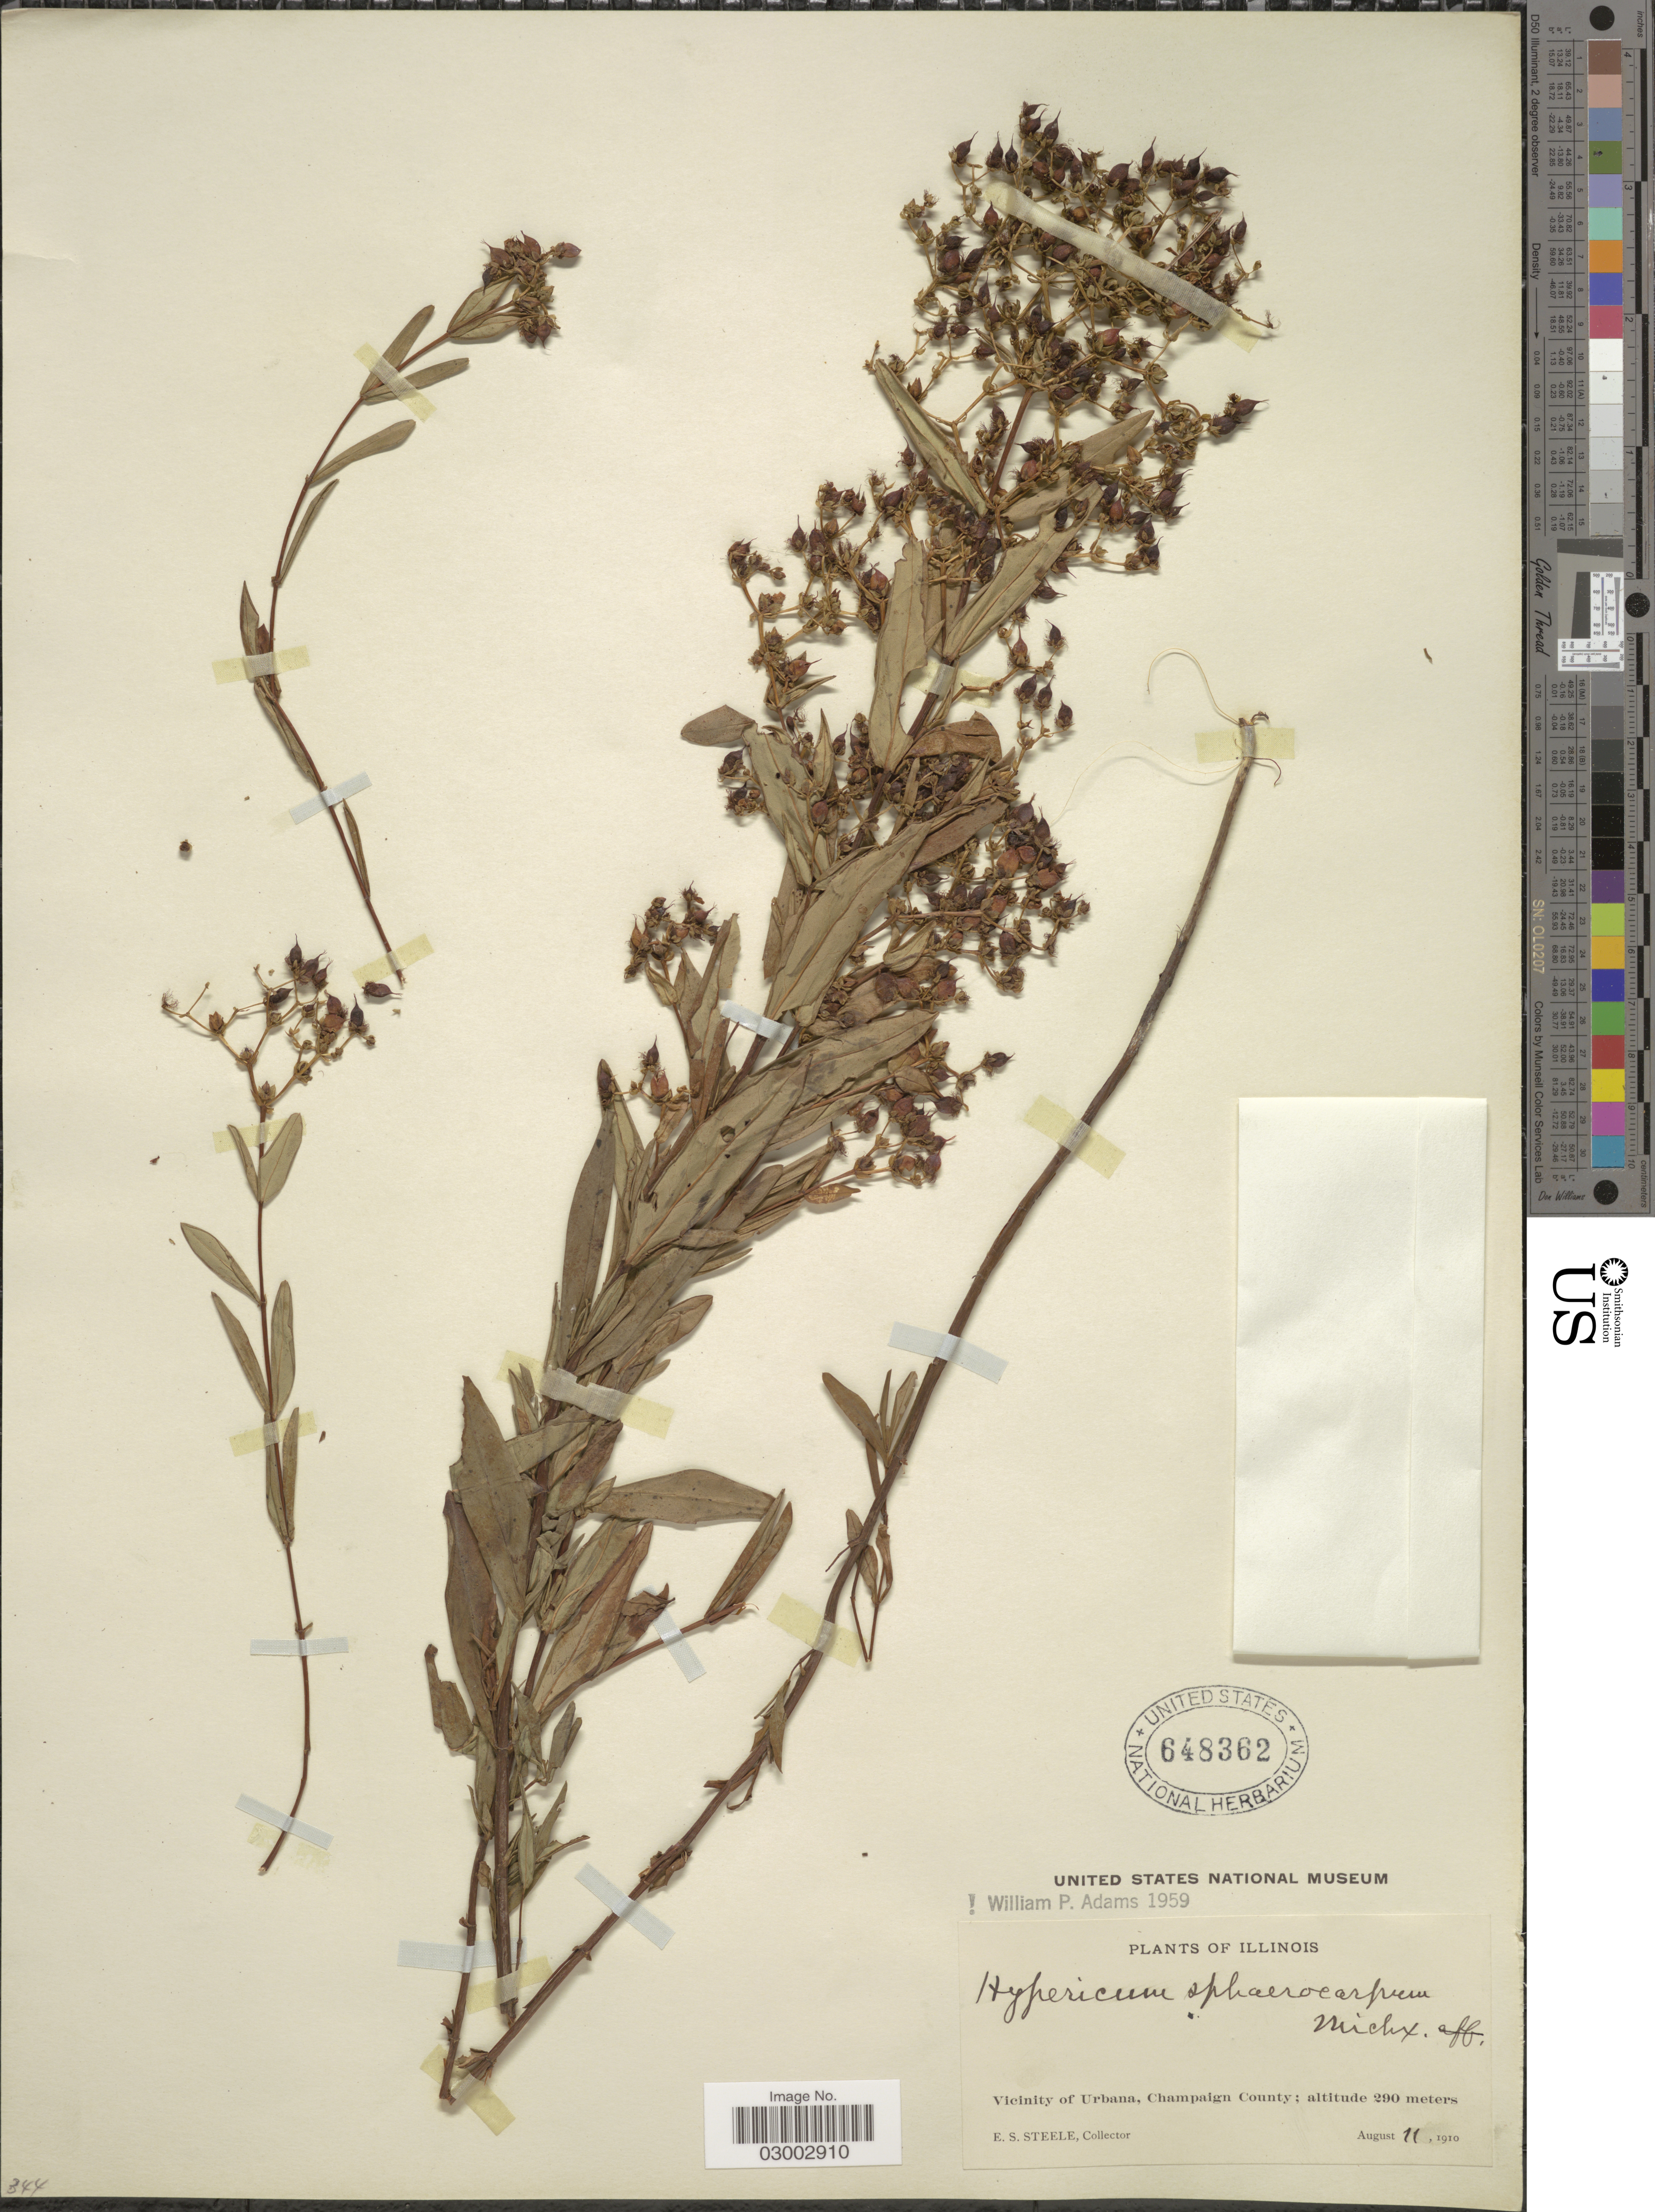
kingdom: Plantae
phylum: Tracheophyta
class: Magnoliopsida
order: Malpighiales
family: Hypericaceae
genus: Hypericum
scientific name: Hypericum sphaerocarpum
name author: Michx.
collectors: E. Steele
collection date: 1910-08-11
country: United States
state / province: Illinois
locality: Vicinity of Urbana, Champaign County.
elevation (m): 290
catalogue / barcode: US 648362